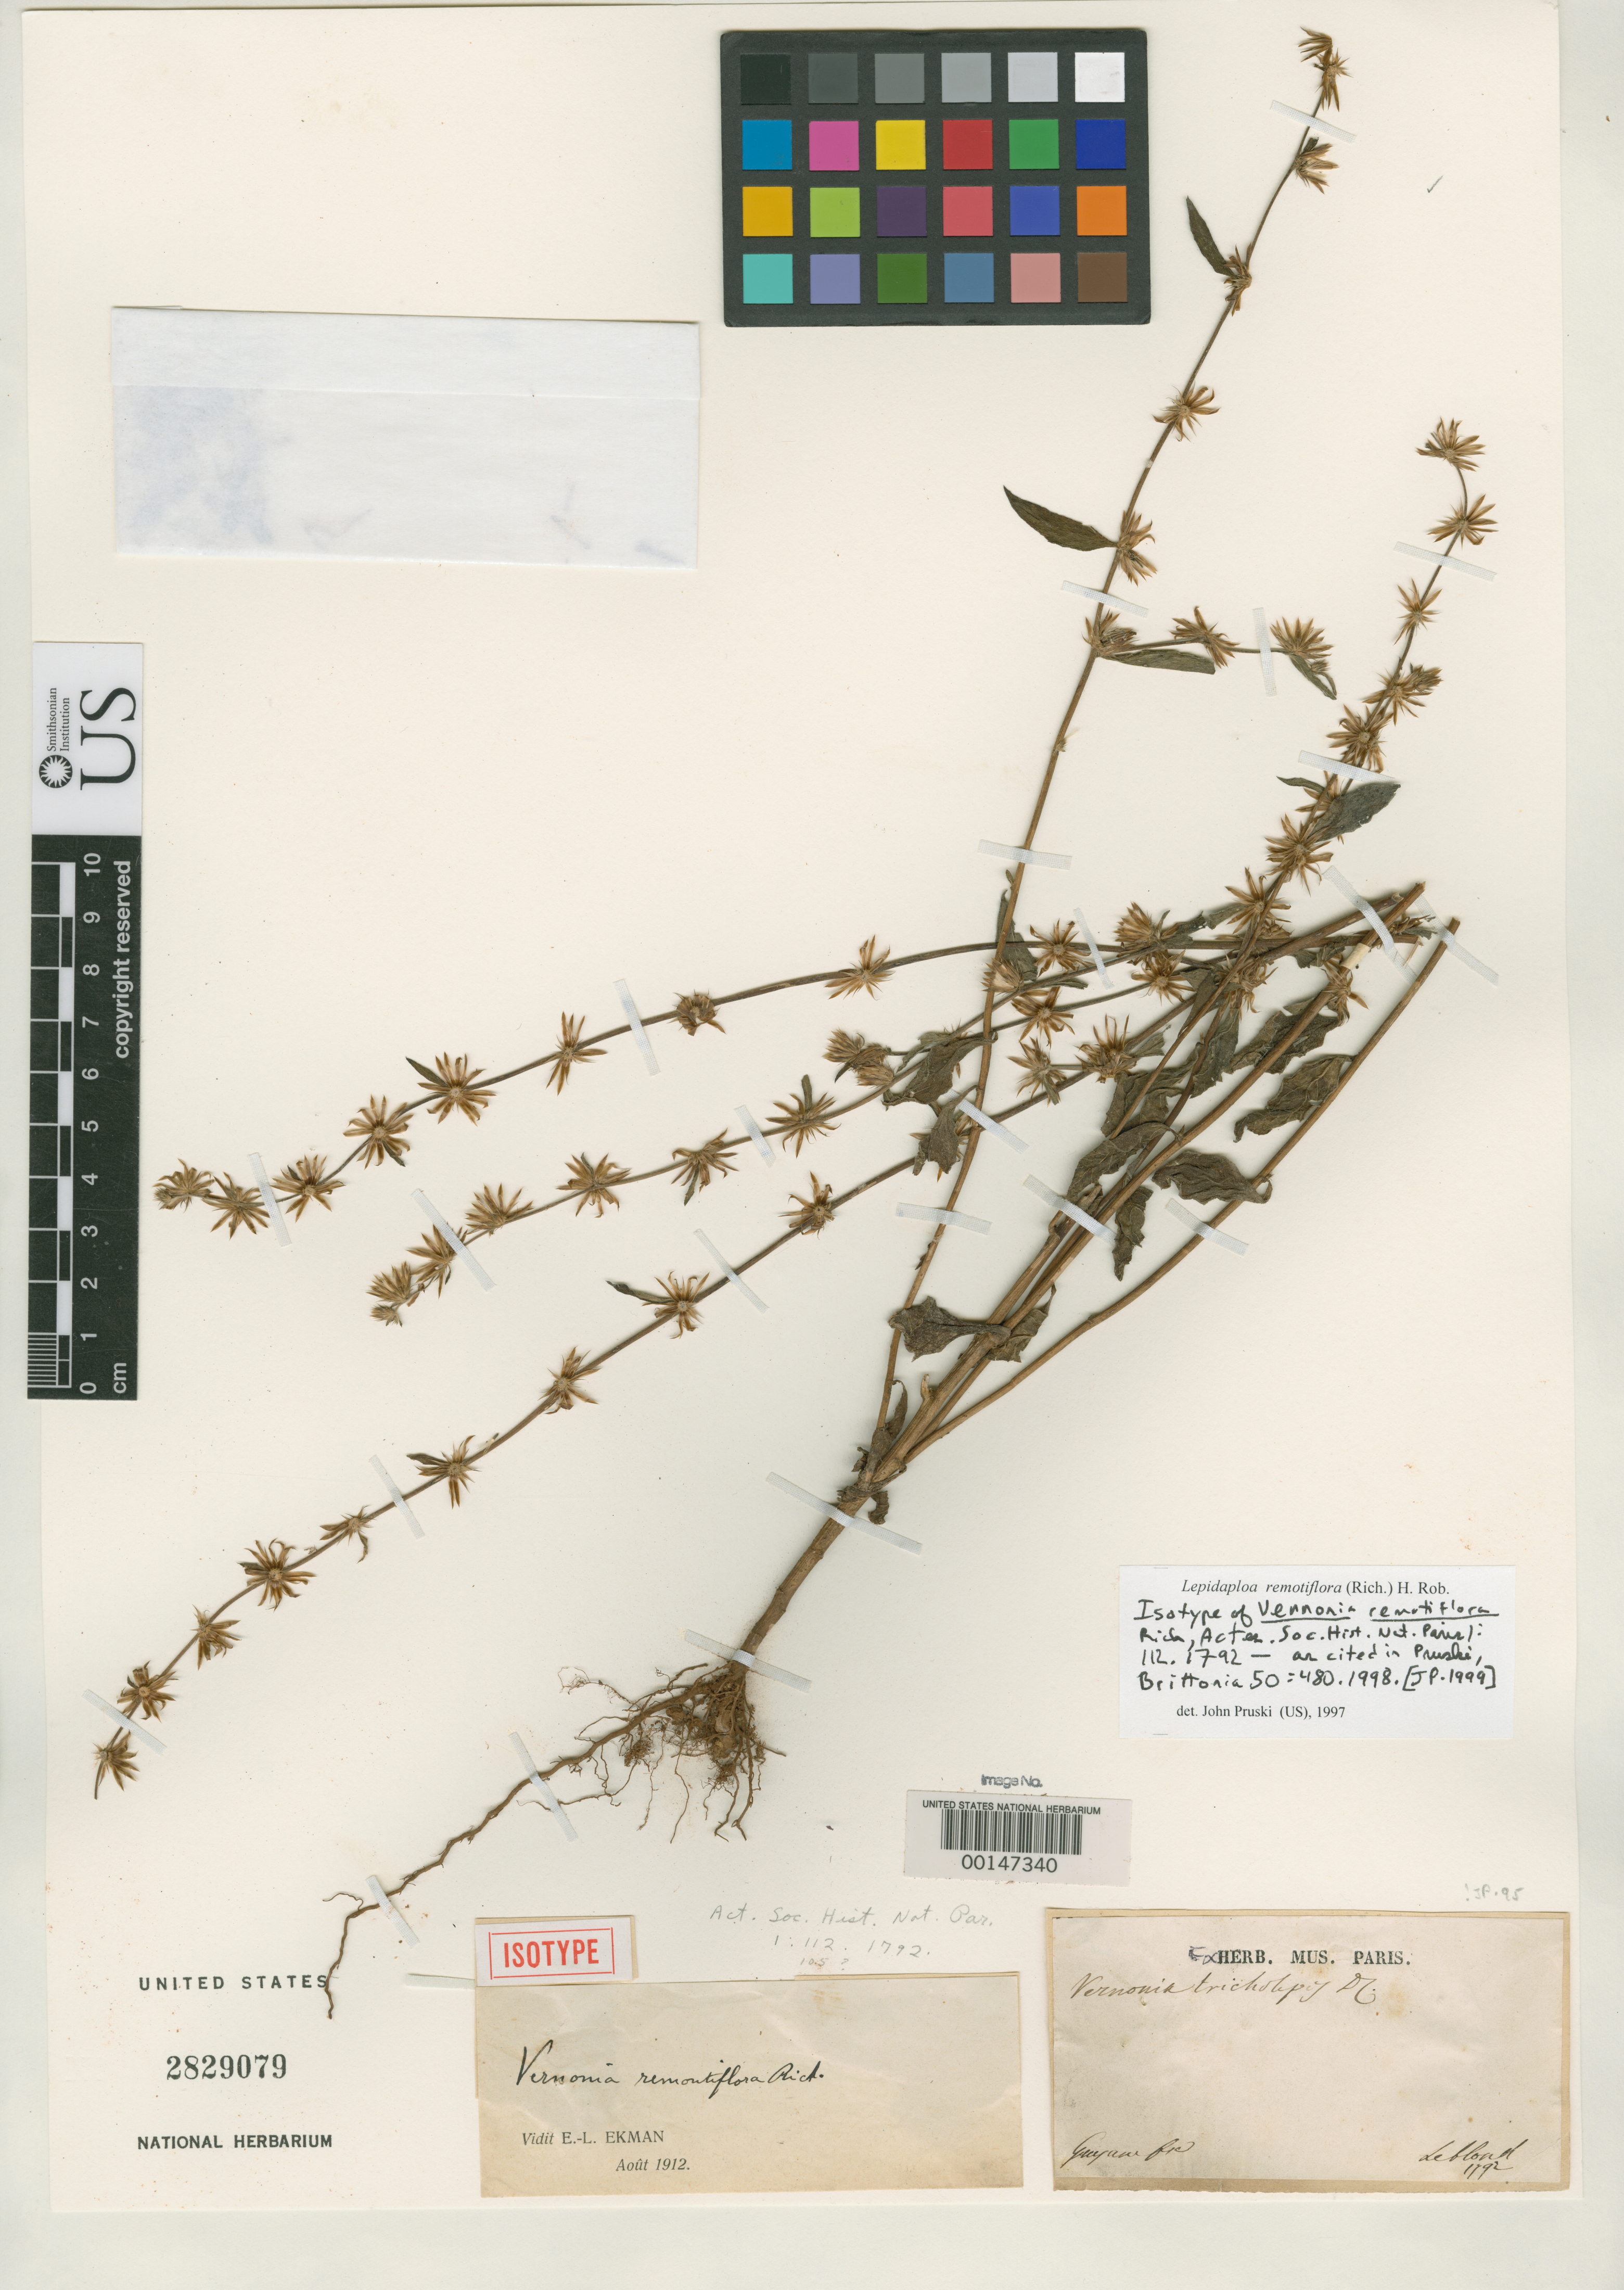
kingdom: Plantae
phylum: Tracheophyta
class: Magnoliopsida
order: Asterales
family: Asteraceae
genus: Vernonia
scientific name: Vernonia remotiflora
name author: Rich.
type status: Isotype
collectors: D. Le Blond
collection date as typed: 1792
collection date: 1792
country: French Guiana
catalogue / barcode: US 2829079